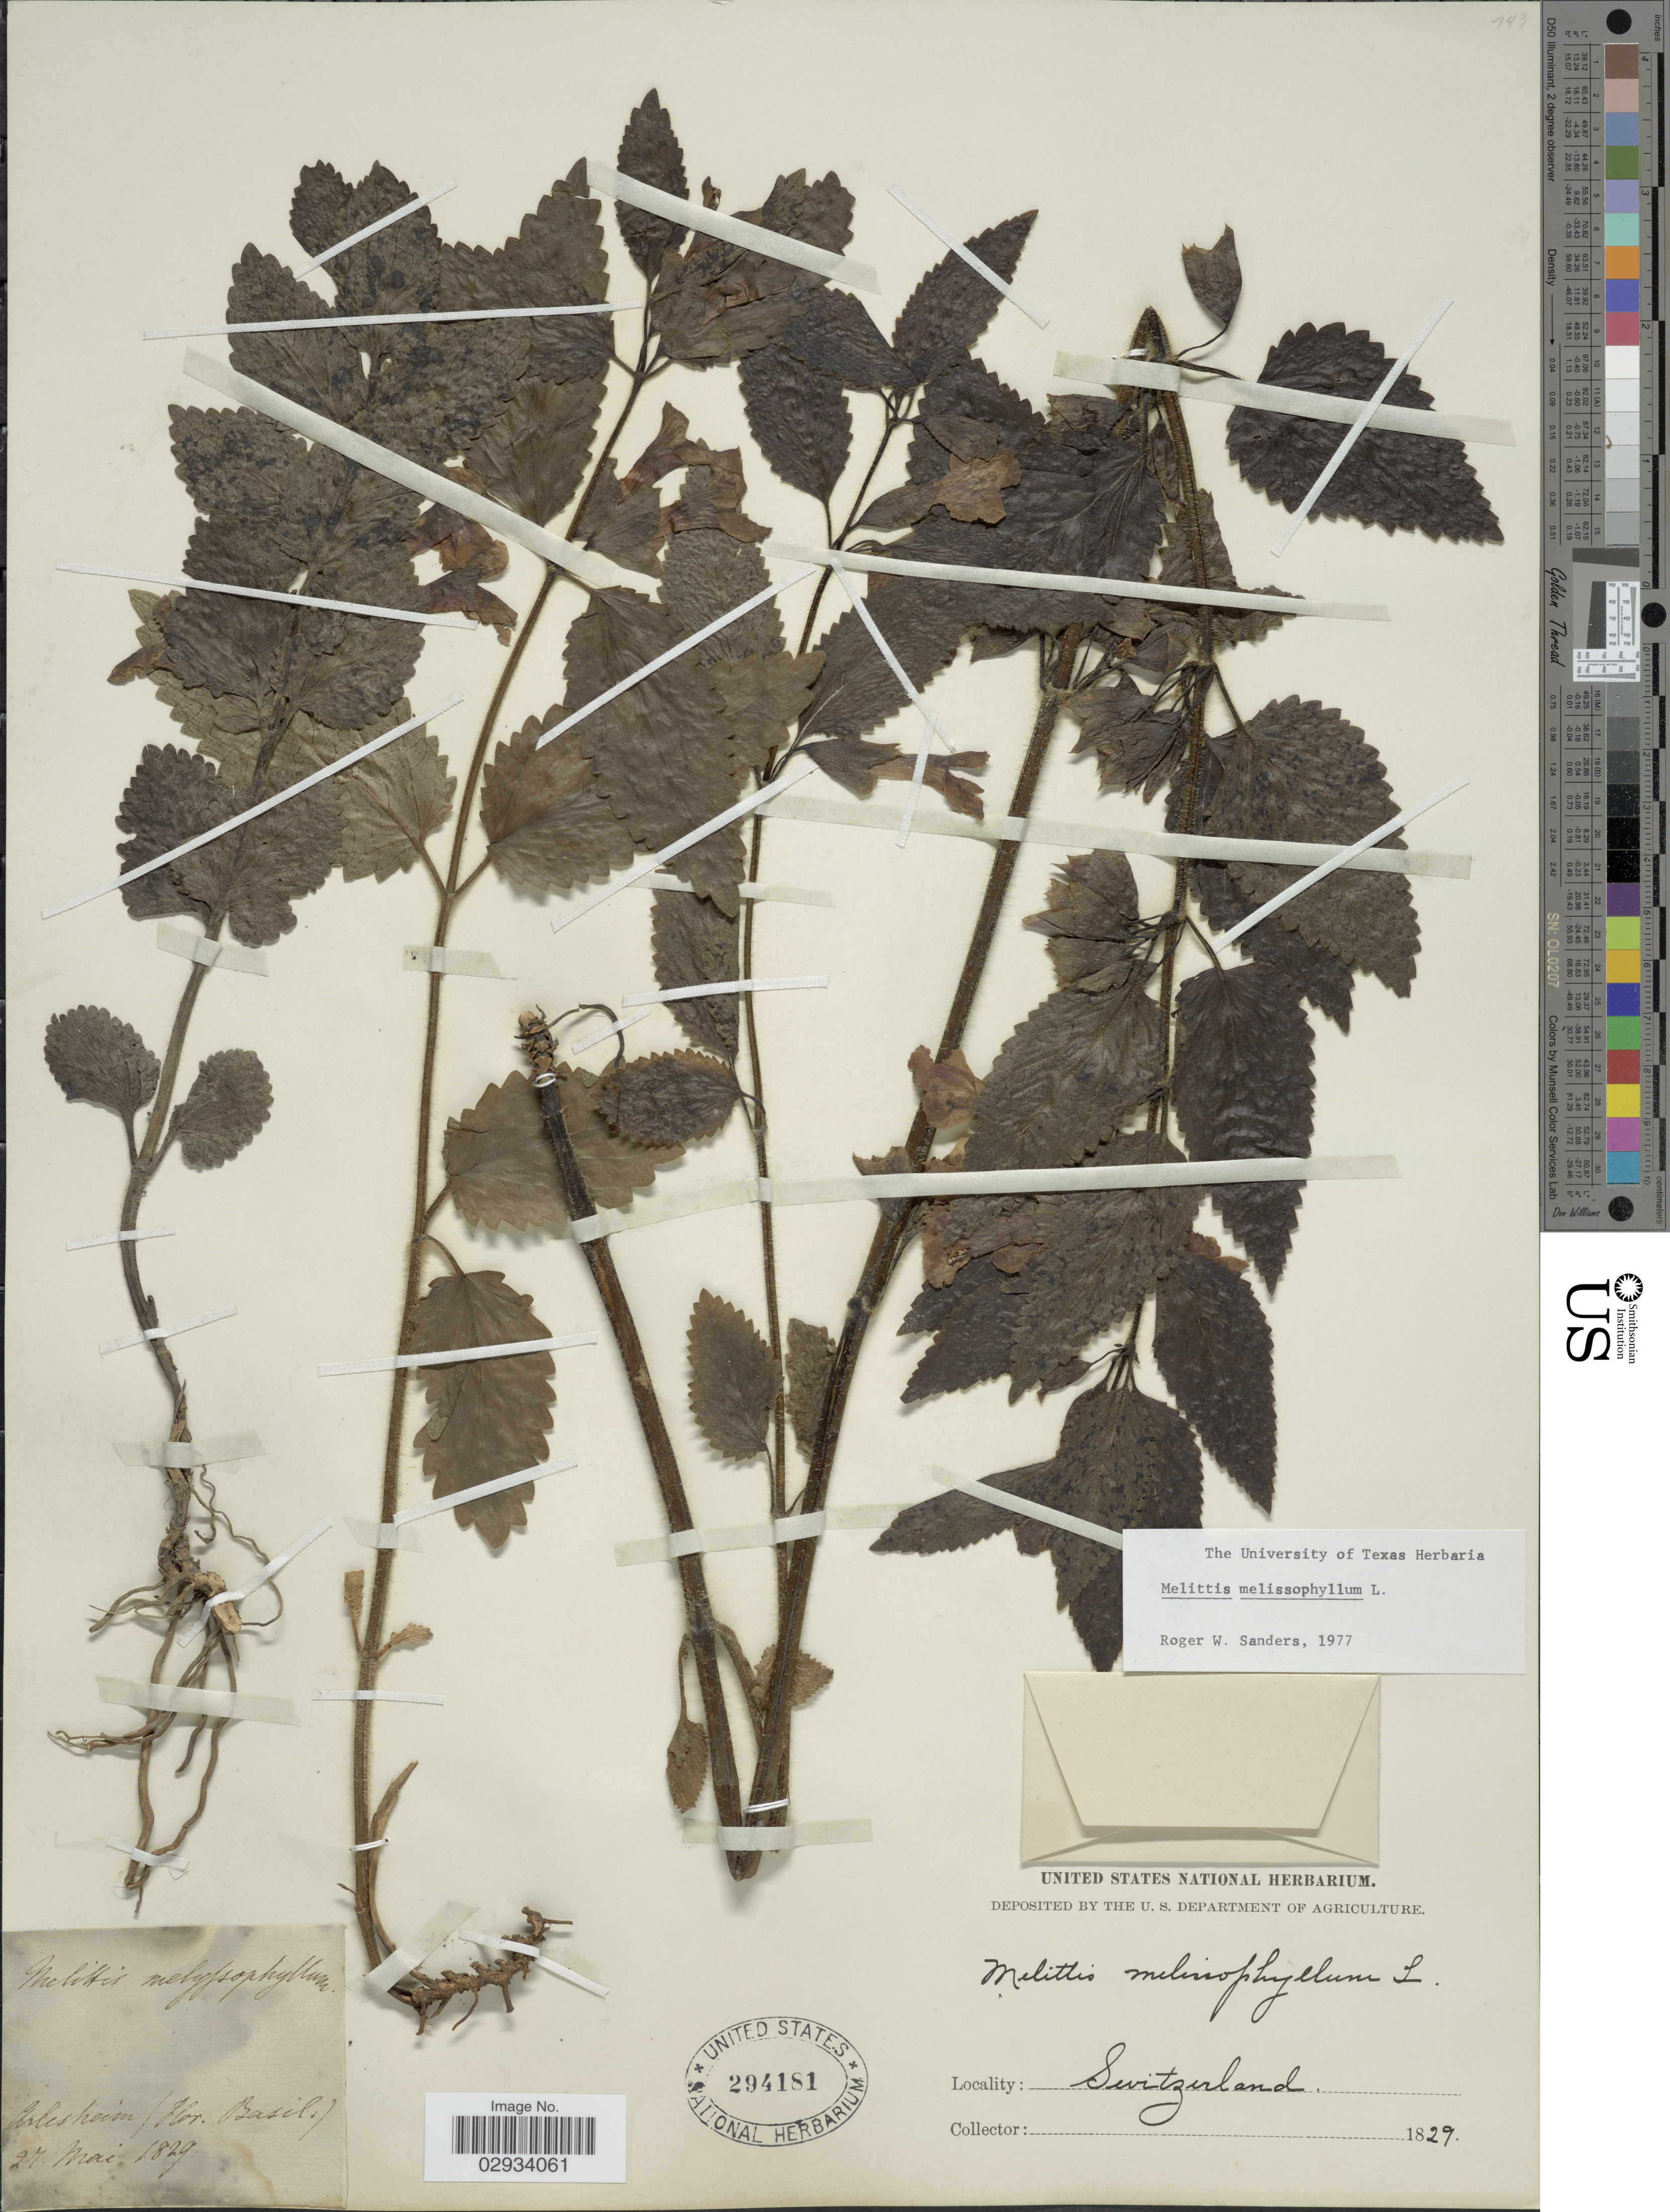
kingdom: Plantae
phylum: Tracheophyta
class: Magnoliopsida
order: Lamiales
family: Lamiaceae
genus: Melittis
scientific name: Melittis melissophyllum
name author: L.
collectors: ex herb. United States National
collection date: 1829-05-27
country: Switzerland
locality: Arlesheim (Flor. Basil).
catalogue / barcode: US 294181